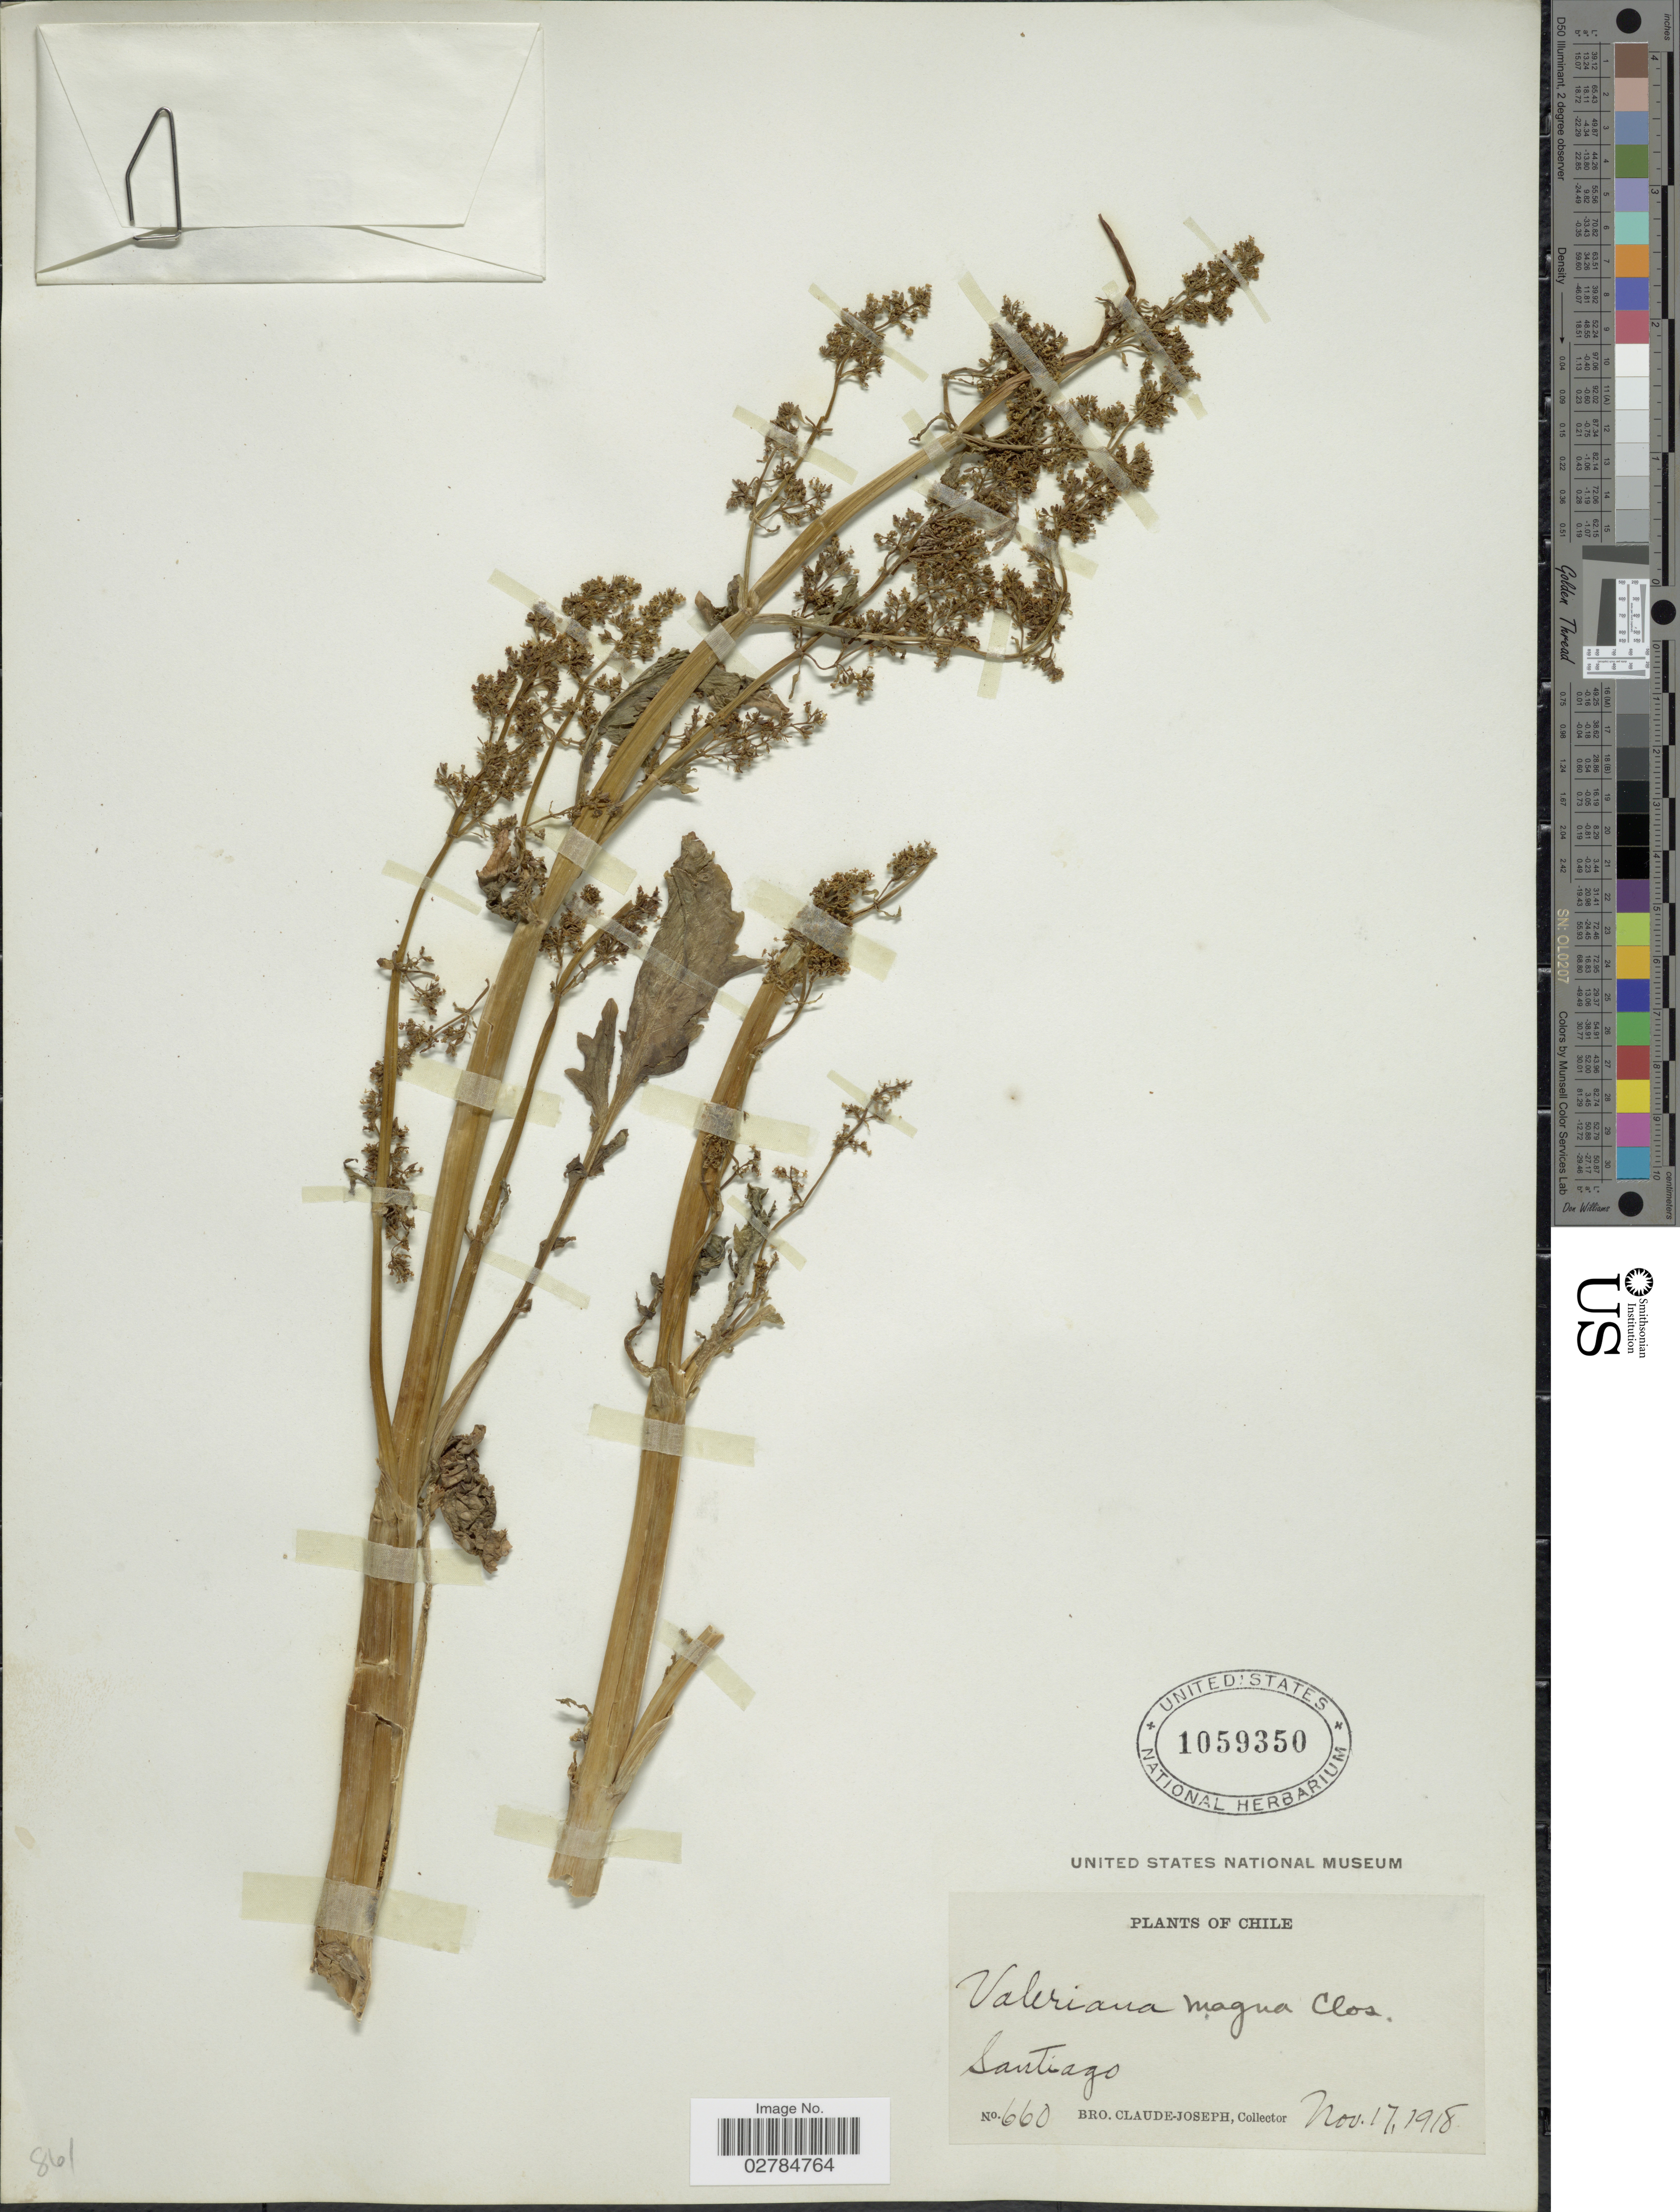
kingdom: Plantae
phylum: Tracheophyta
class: Magnoliopsida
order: Dipsacales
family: Caprifoliaceae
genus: Valeriana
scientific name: Valeriana magna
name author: Clos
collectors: Bro. Claude-Joseph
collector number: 660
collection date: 1918-11-17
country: Chile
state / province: Región Metropolitana (RM)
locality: Santiago.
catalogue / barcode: US 1059350